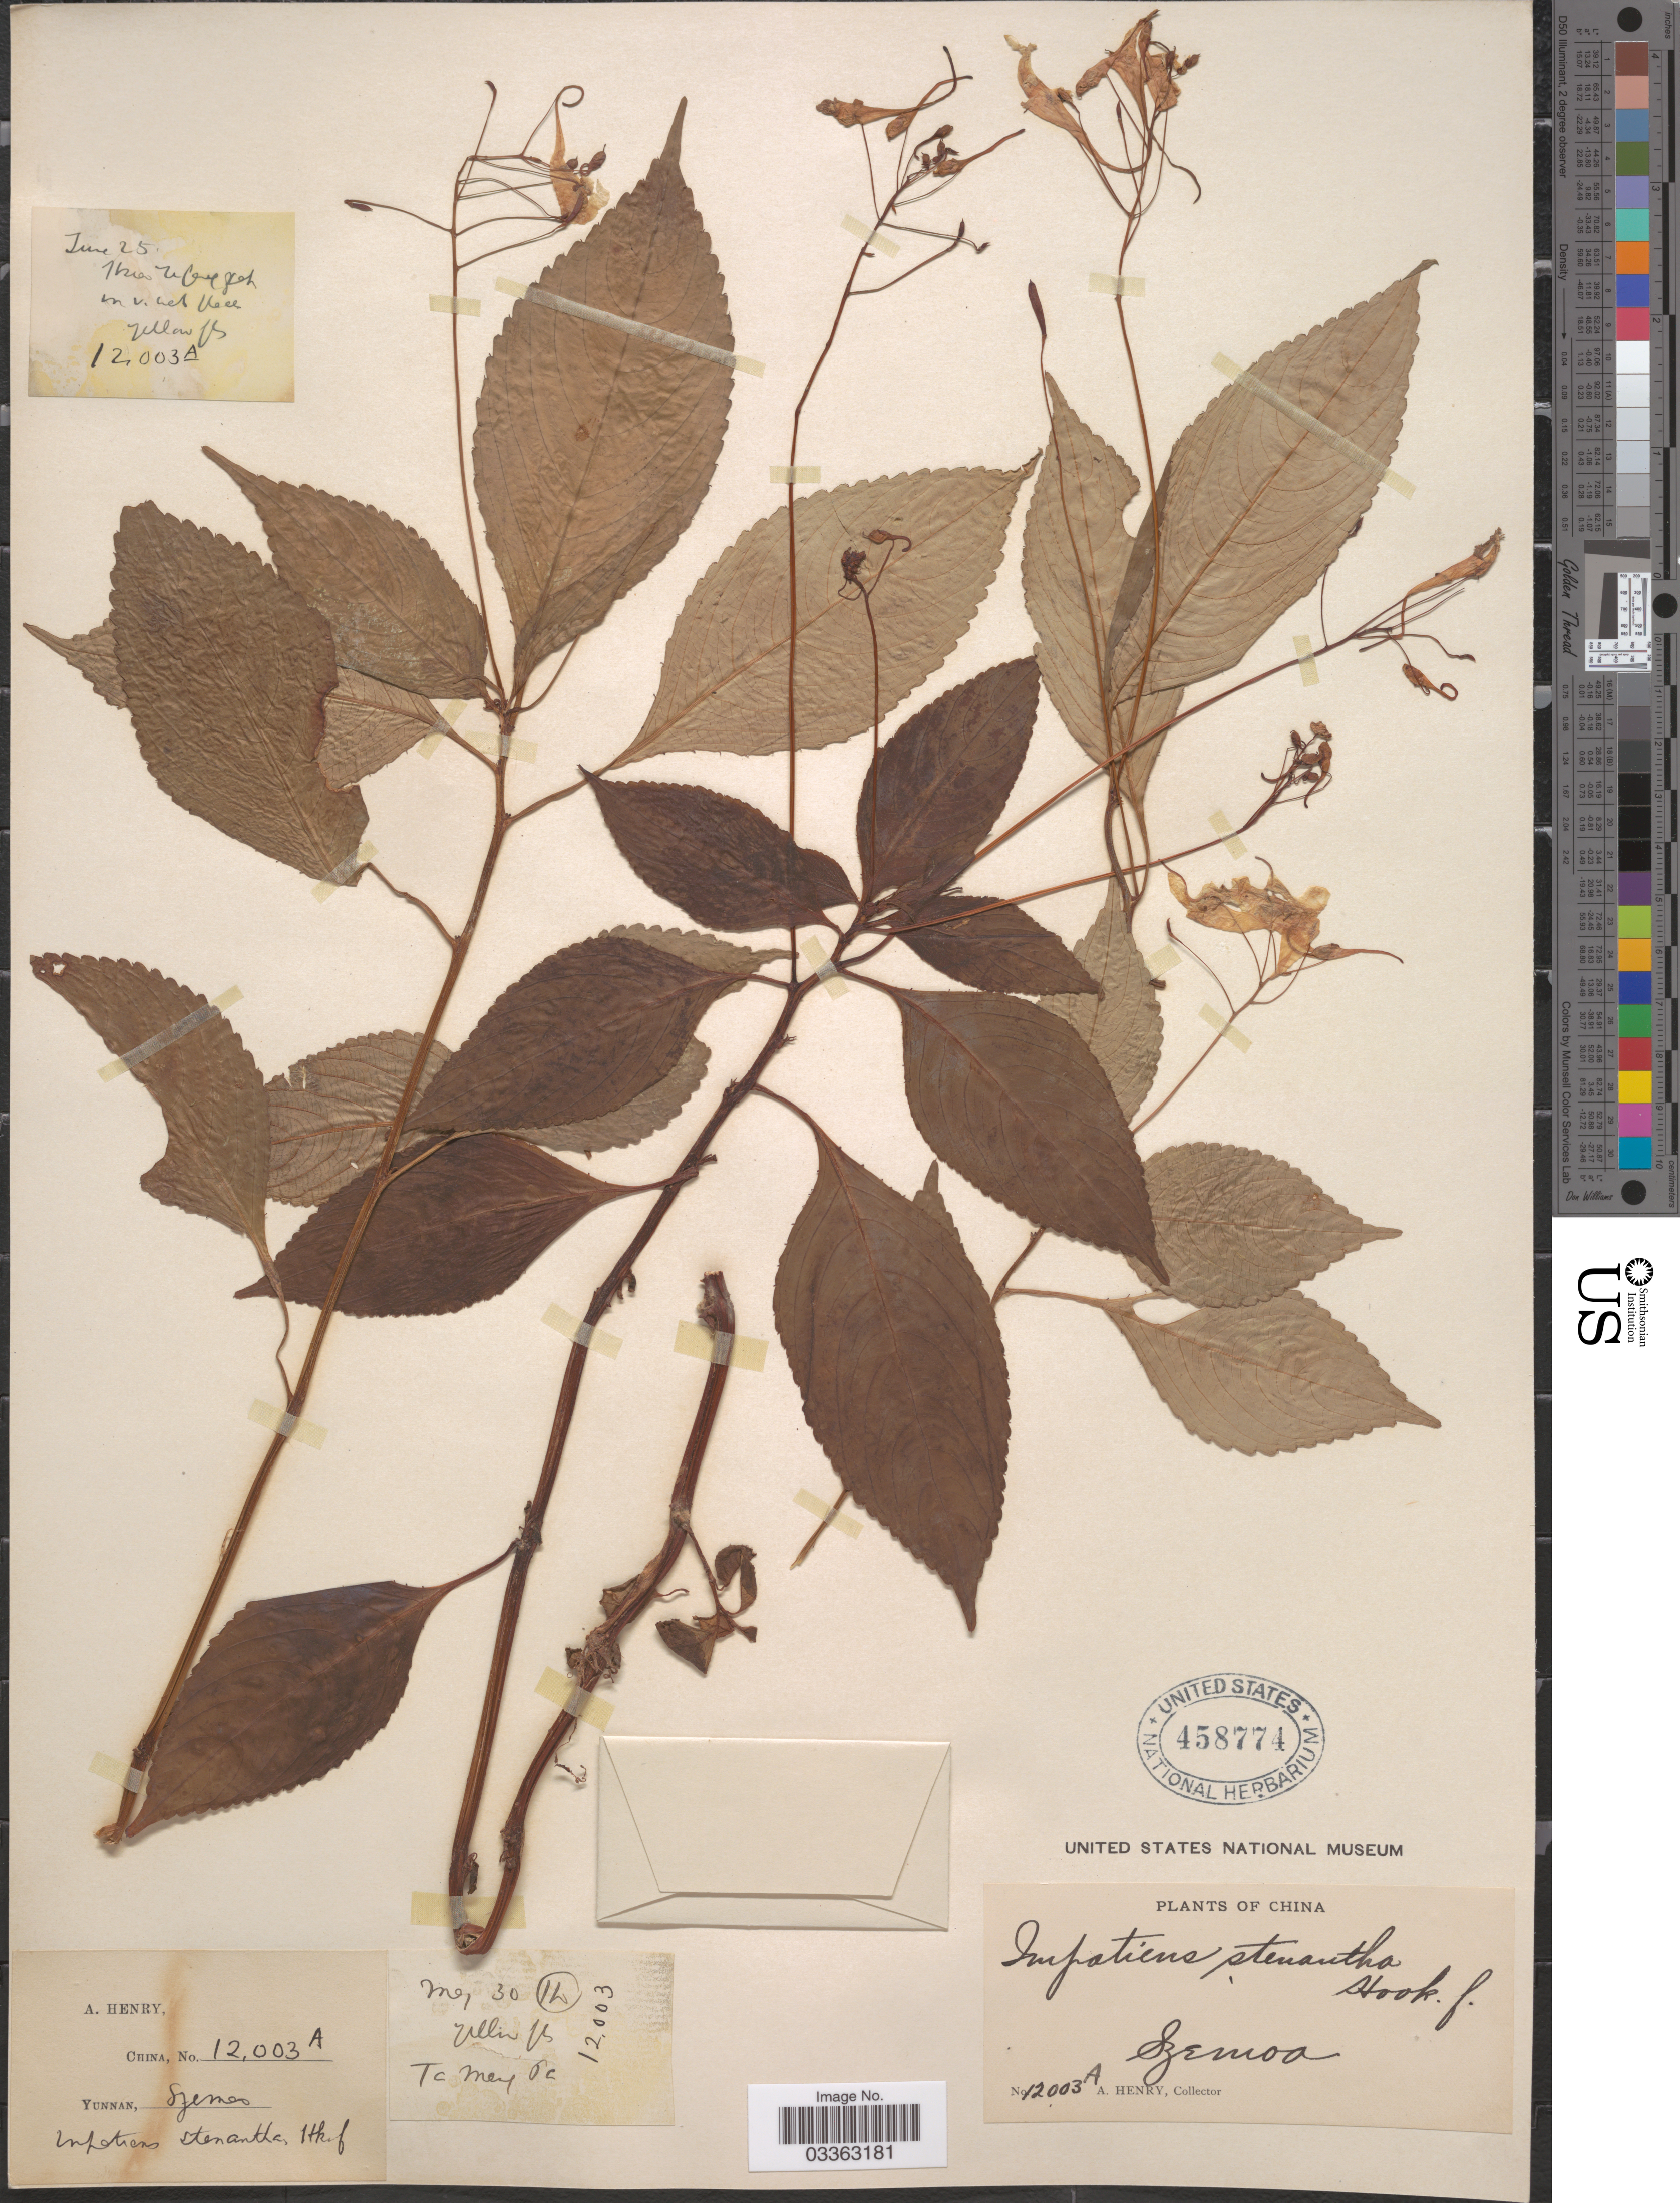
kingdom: Plantae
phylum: Tracheophyta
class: Magnoliopsida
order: Ericales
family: Balsaminaceae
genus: Impatiens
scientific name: Impatiens stenantha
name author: Hook. f.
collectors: A. Henry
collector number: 12003 A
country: China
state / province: Yunnan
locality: Szemoa. [illegible text].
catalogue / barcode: US 458774